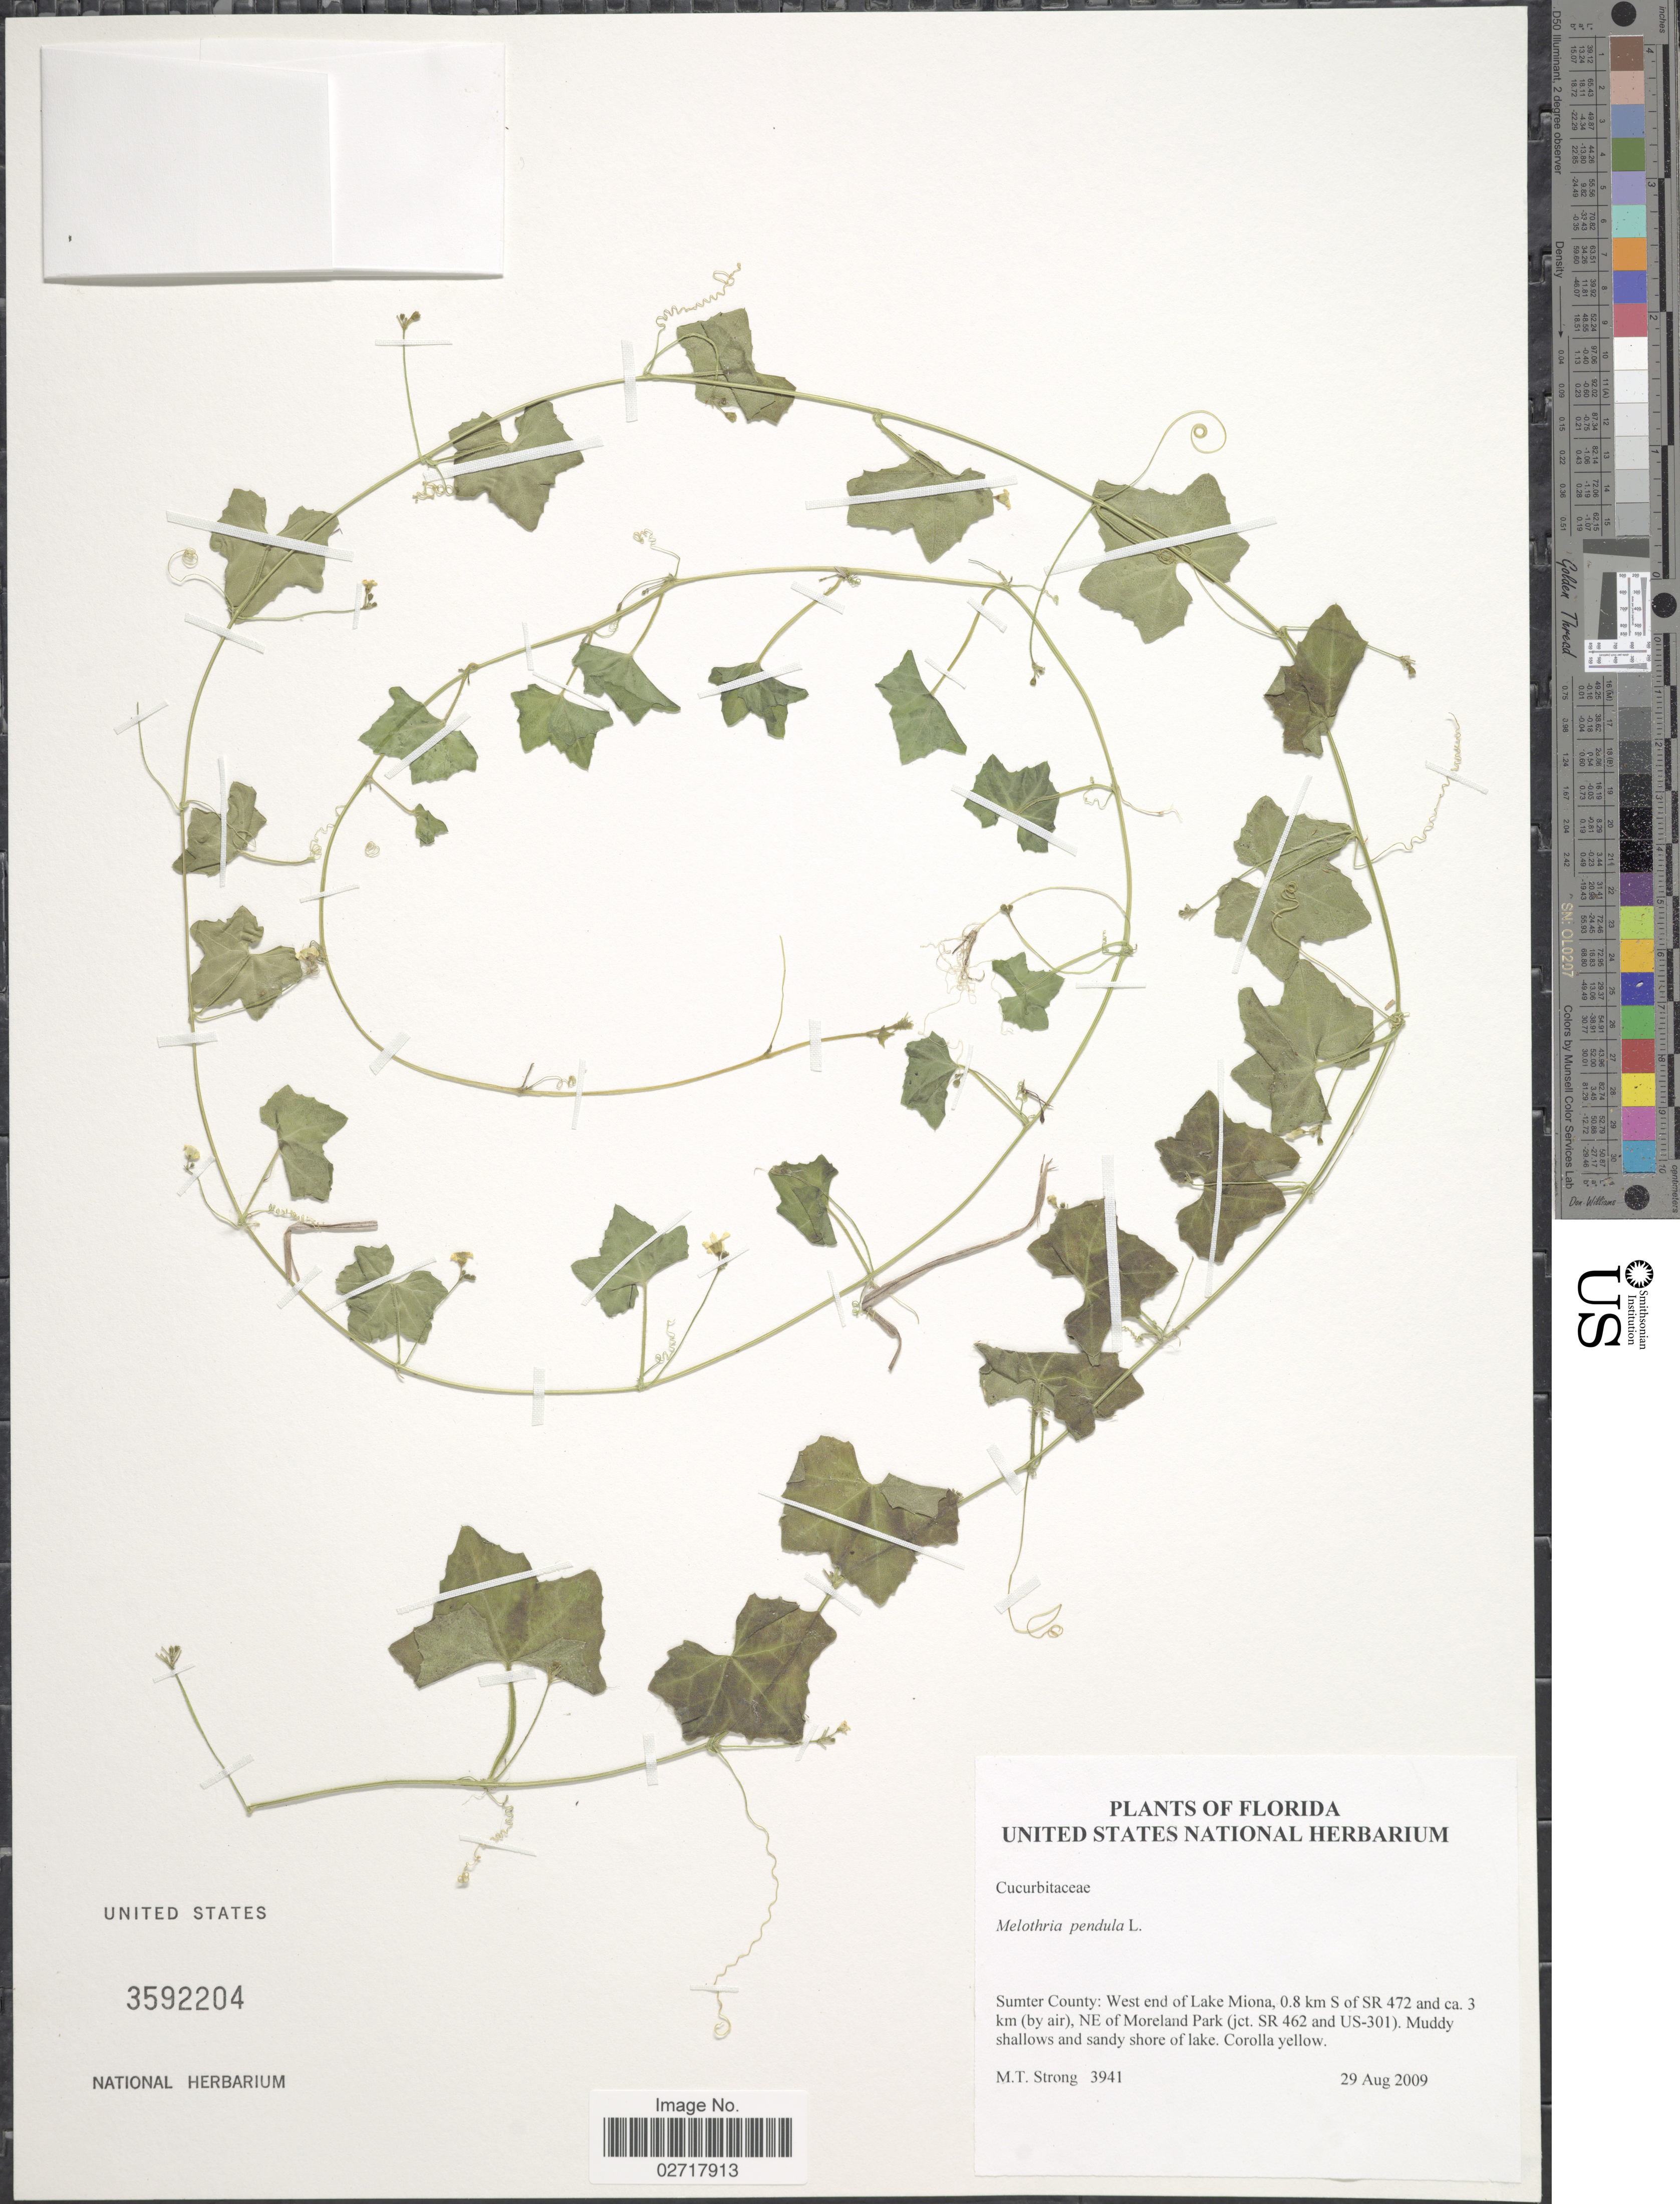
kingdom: Plantae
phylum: Tracheophyta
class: Magnoliopsida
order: Cucurbitales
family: Cucurbitaceae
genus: Melothria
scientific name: Melothria pendula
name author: L.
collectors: M. T. Strong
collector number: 3941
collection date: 2000-08-29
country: United States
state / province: Florida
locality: Sumter County. West end of Lake Miona, 0.8 km S of SR 472 and ca. 3 km (by air), NE of Moreland Park (jct. SR 462 and US-301)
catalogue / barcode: US 3592204